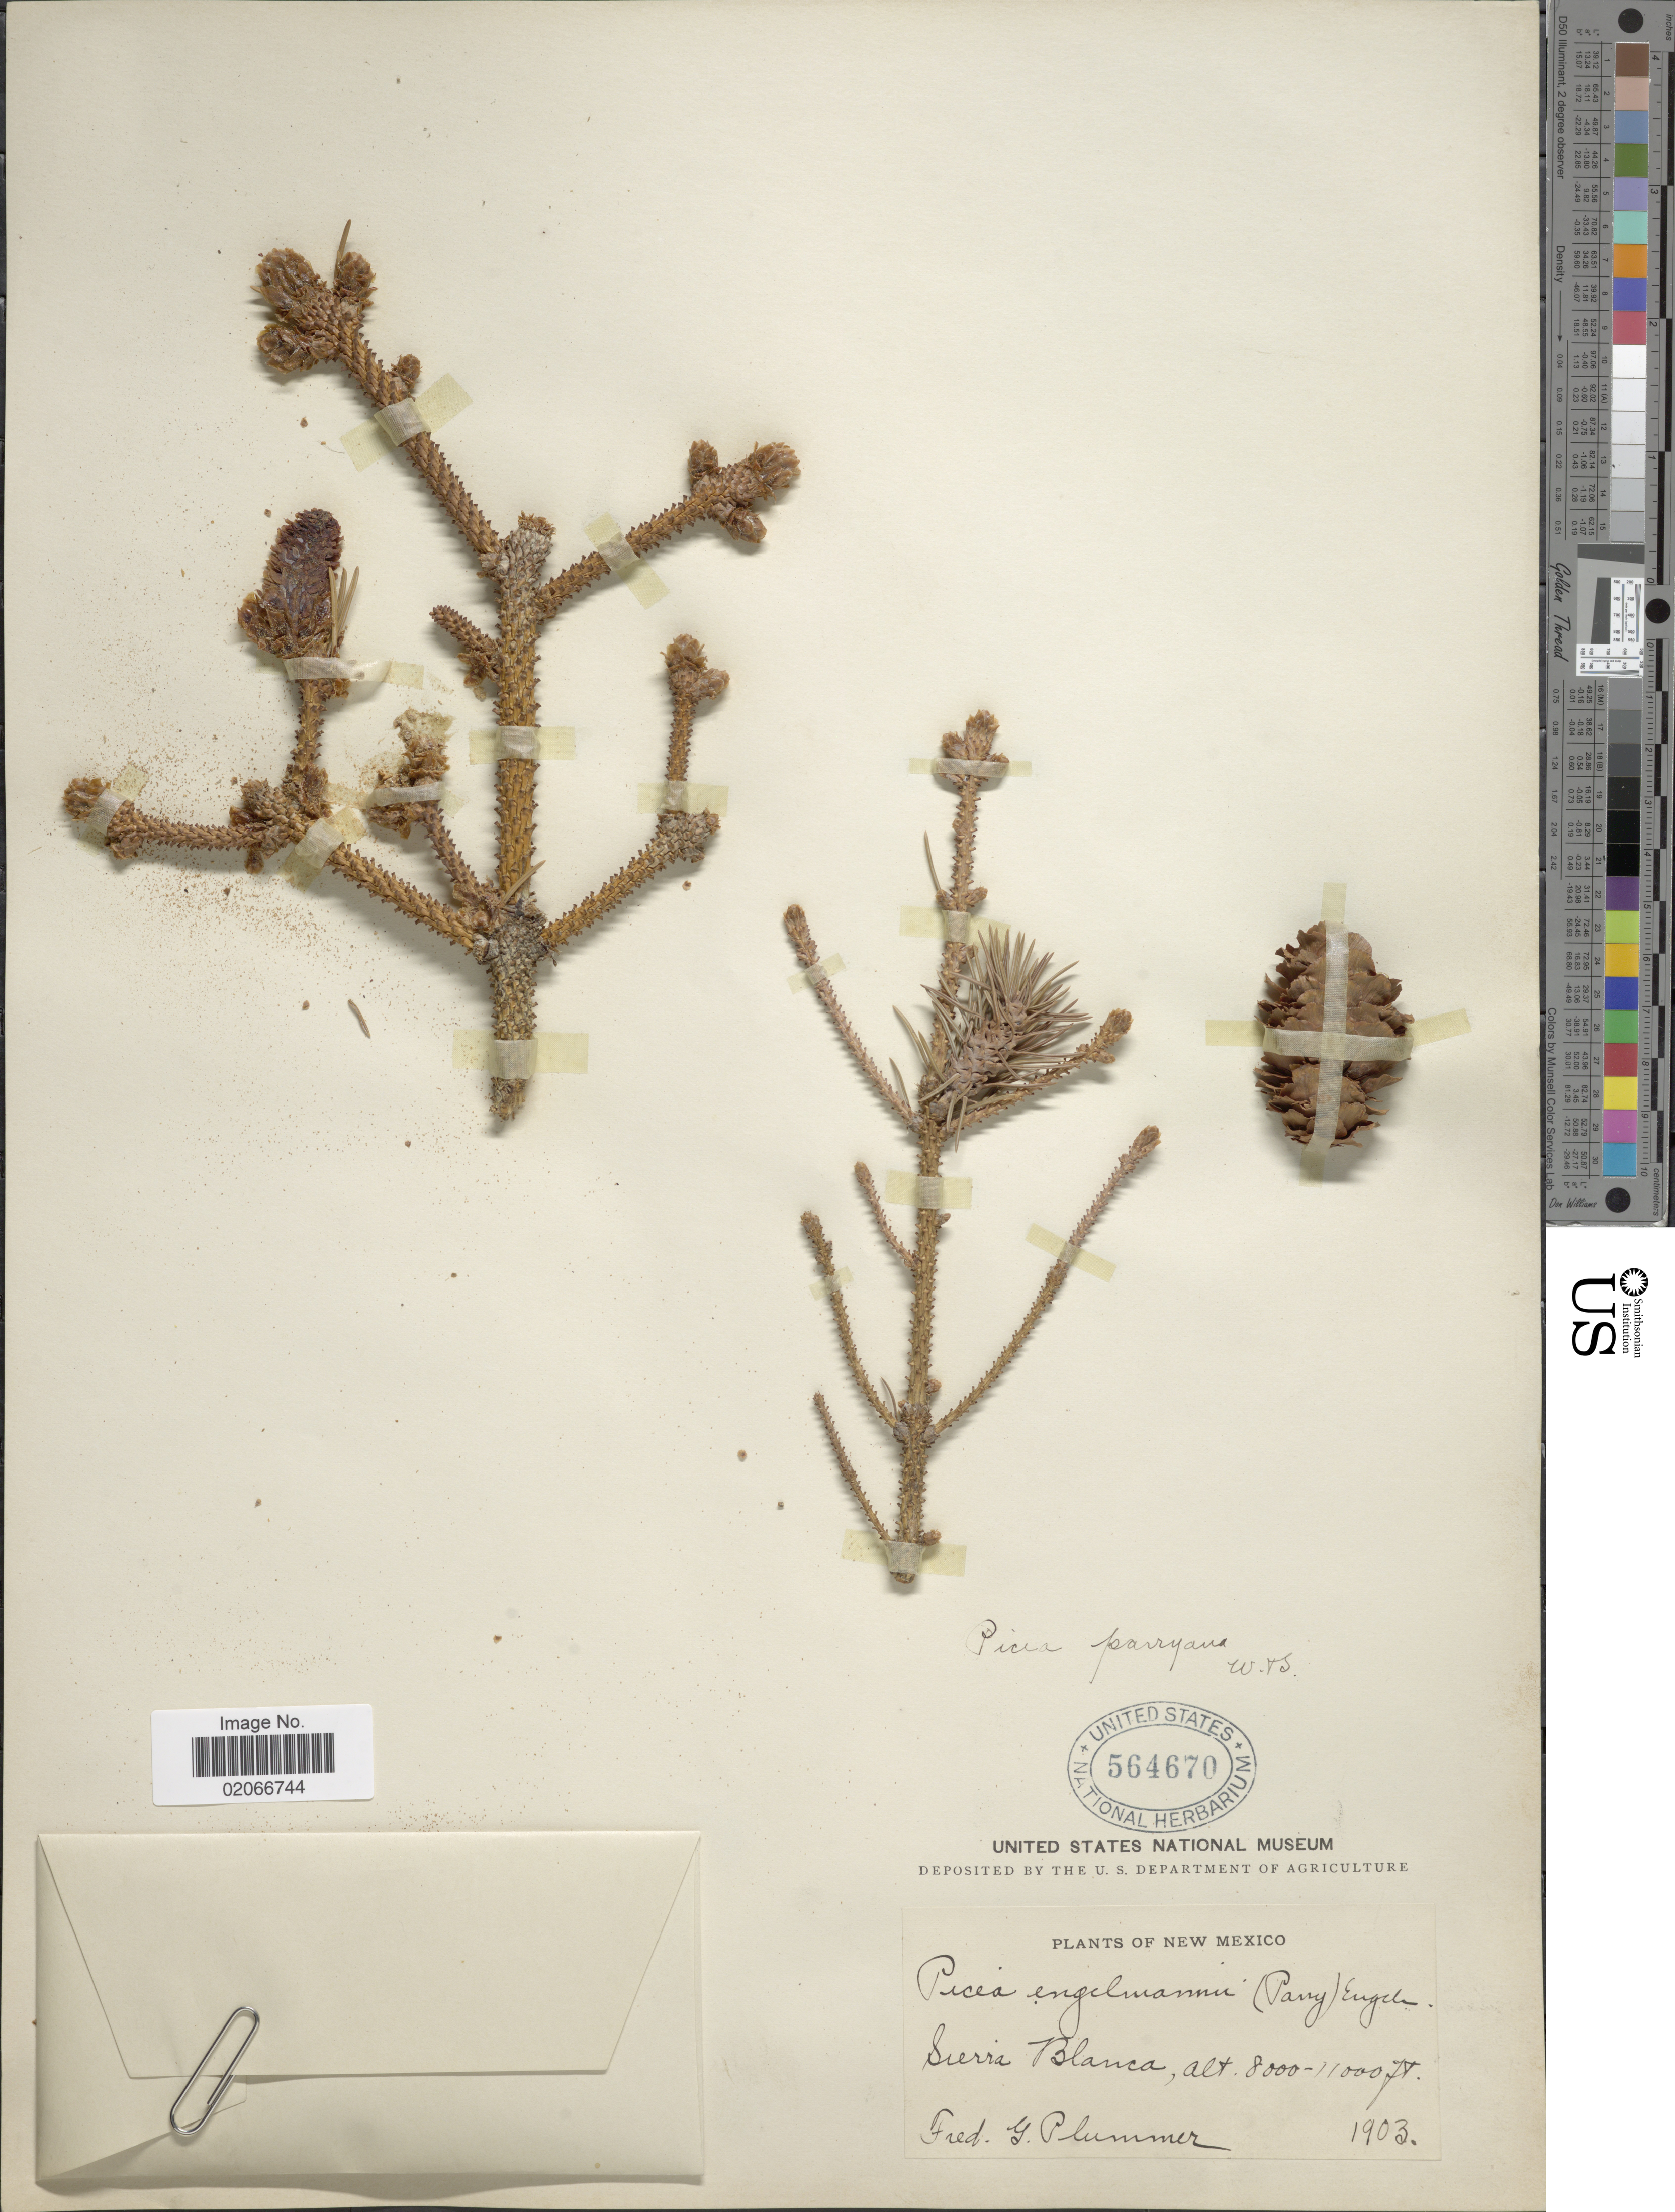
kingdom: Plantae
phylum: Tracheophyta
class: Pinopsida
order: Pinales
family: Pinaceae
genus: Picea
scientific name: Picea pungens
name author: Engelm.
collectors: F. Plummer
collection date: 1903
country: United States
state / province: New Mexico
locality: Sierra Blanca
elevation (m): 2438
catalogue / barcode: US 564670